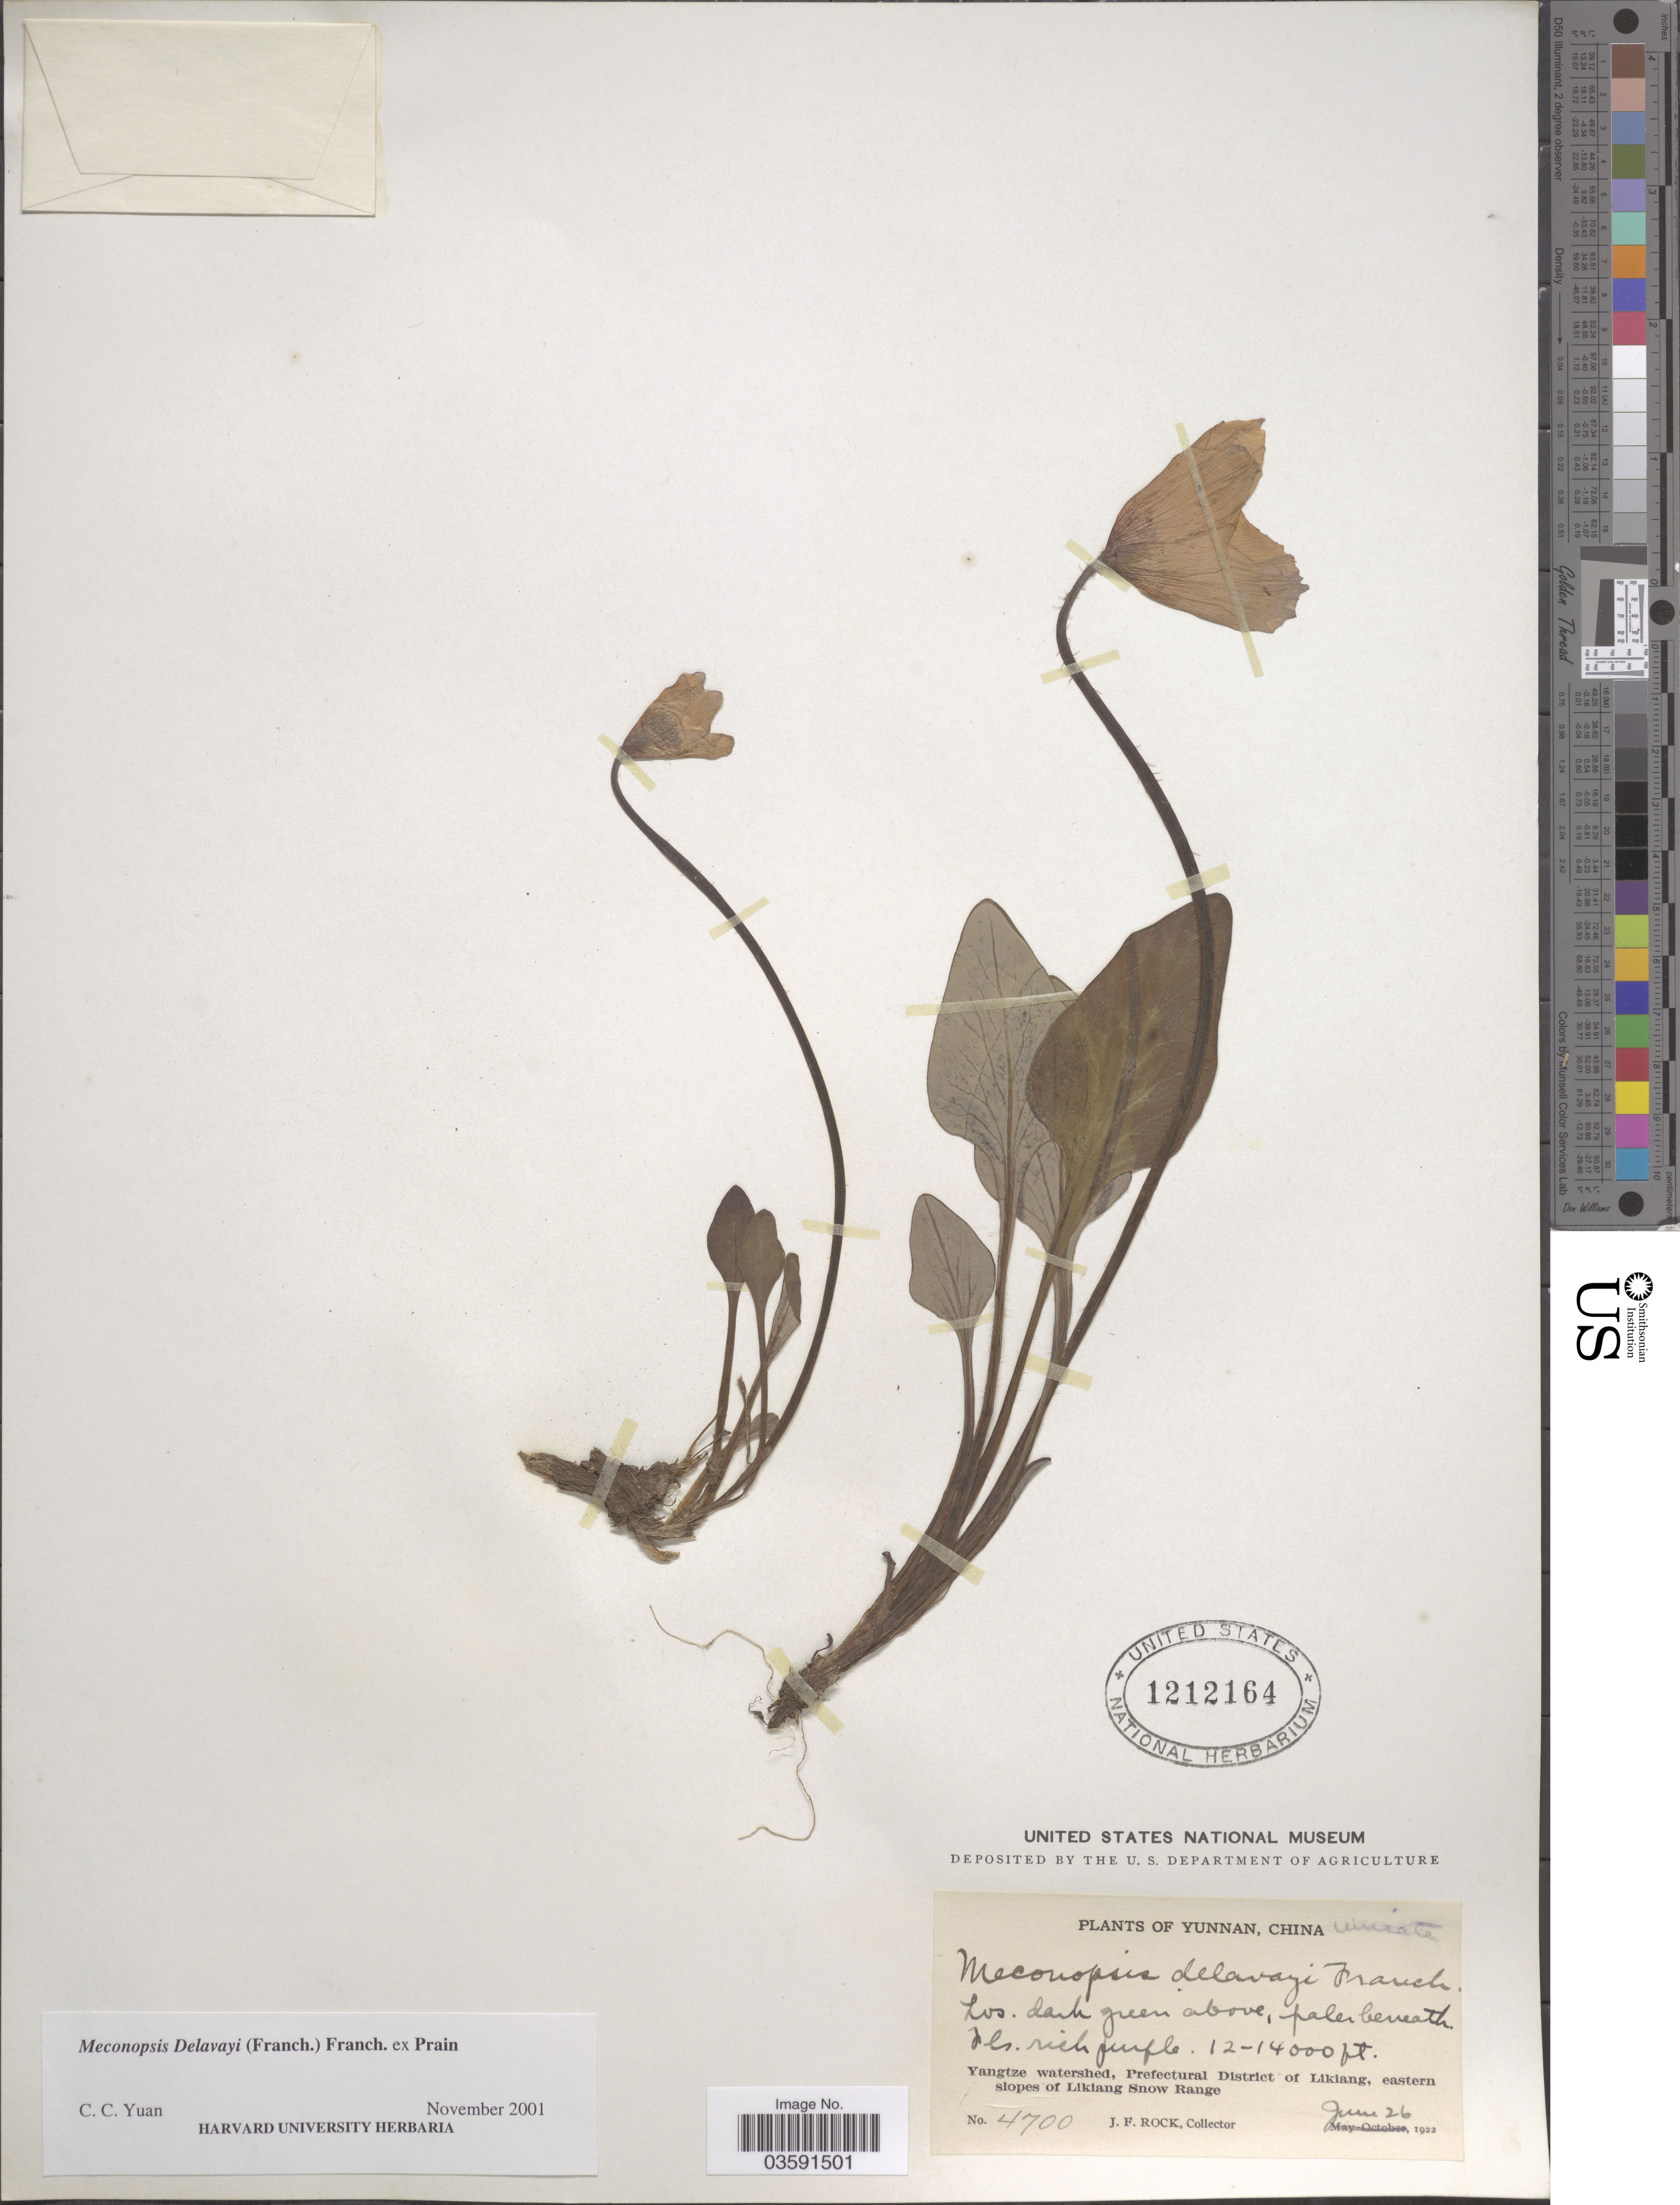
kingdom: Plantae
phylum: Tracheophyta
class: Magnoliopsida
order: Ranunculales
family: Papaveraceae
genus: Meconopsis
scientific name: Meconopsis delavayi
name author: (Franch.) Franch. ex Prain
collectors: J. Rock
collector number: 4700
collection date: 1922-06-26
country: China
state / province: Yunnan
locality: Yangtze watershed, Prefectural District of Likiang, eastern slopes of Likiang Snow Range.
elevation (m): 3658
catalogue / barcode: US 1212164